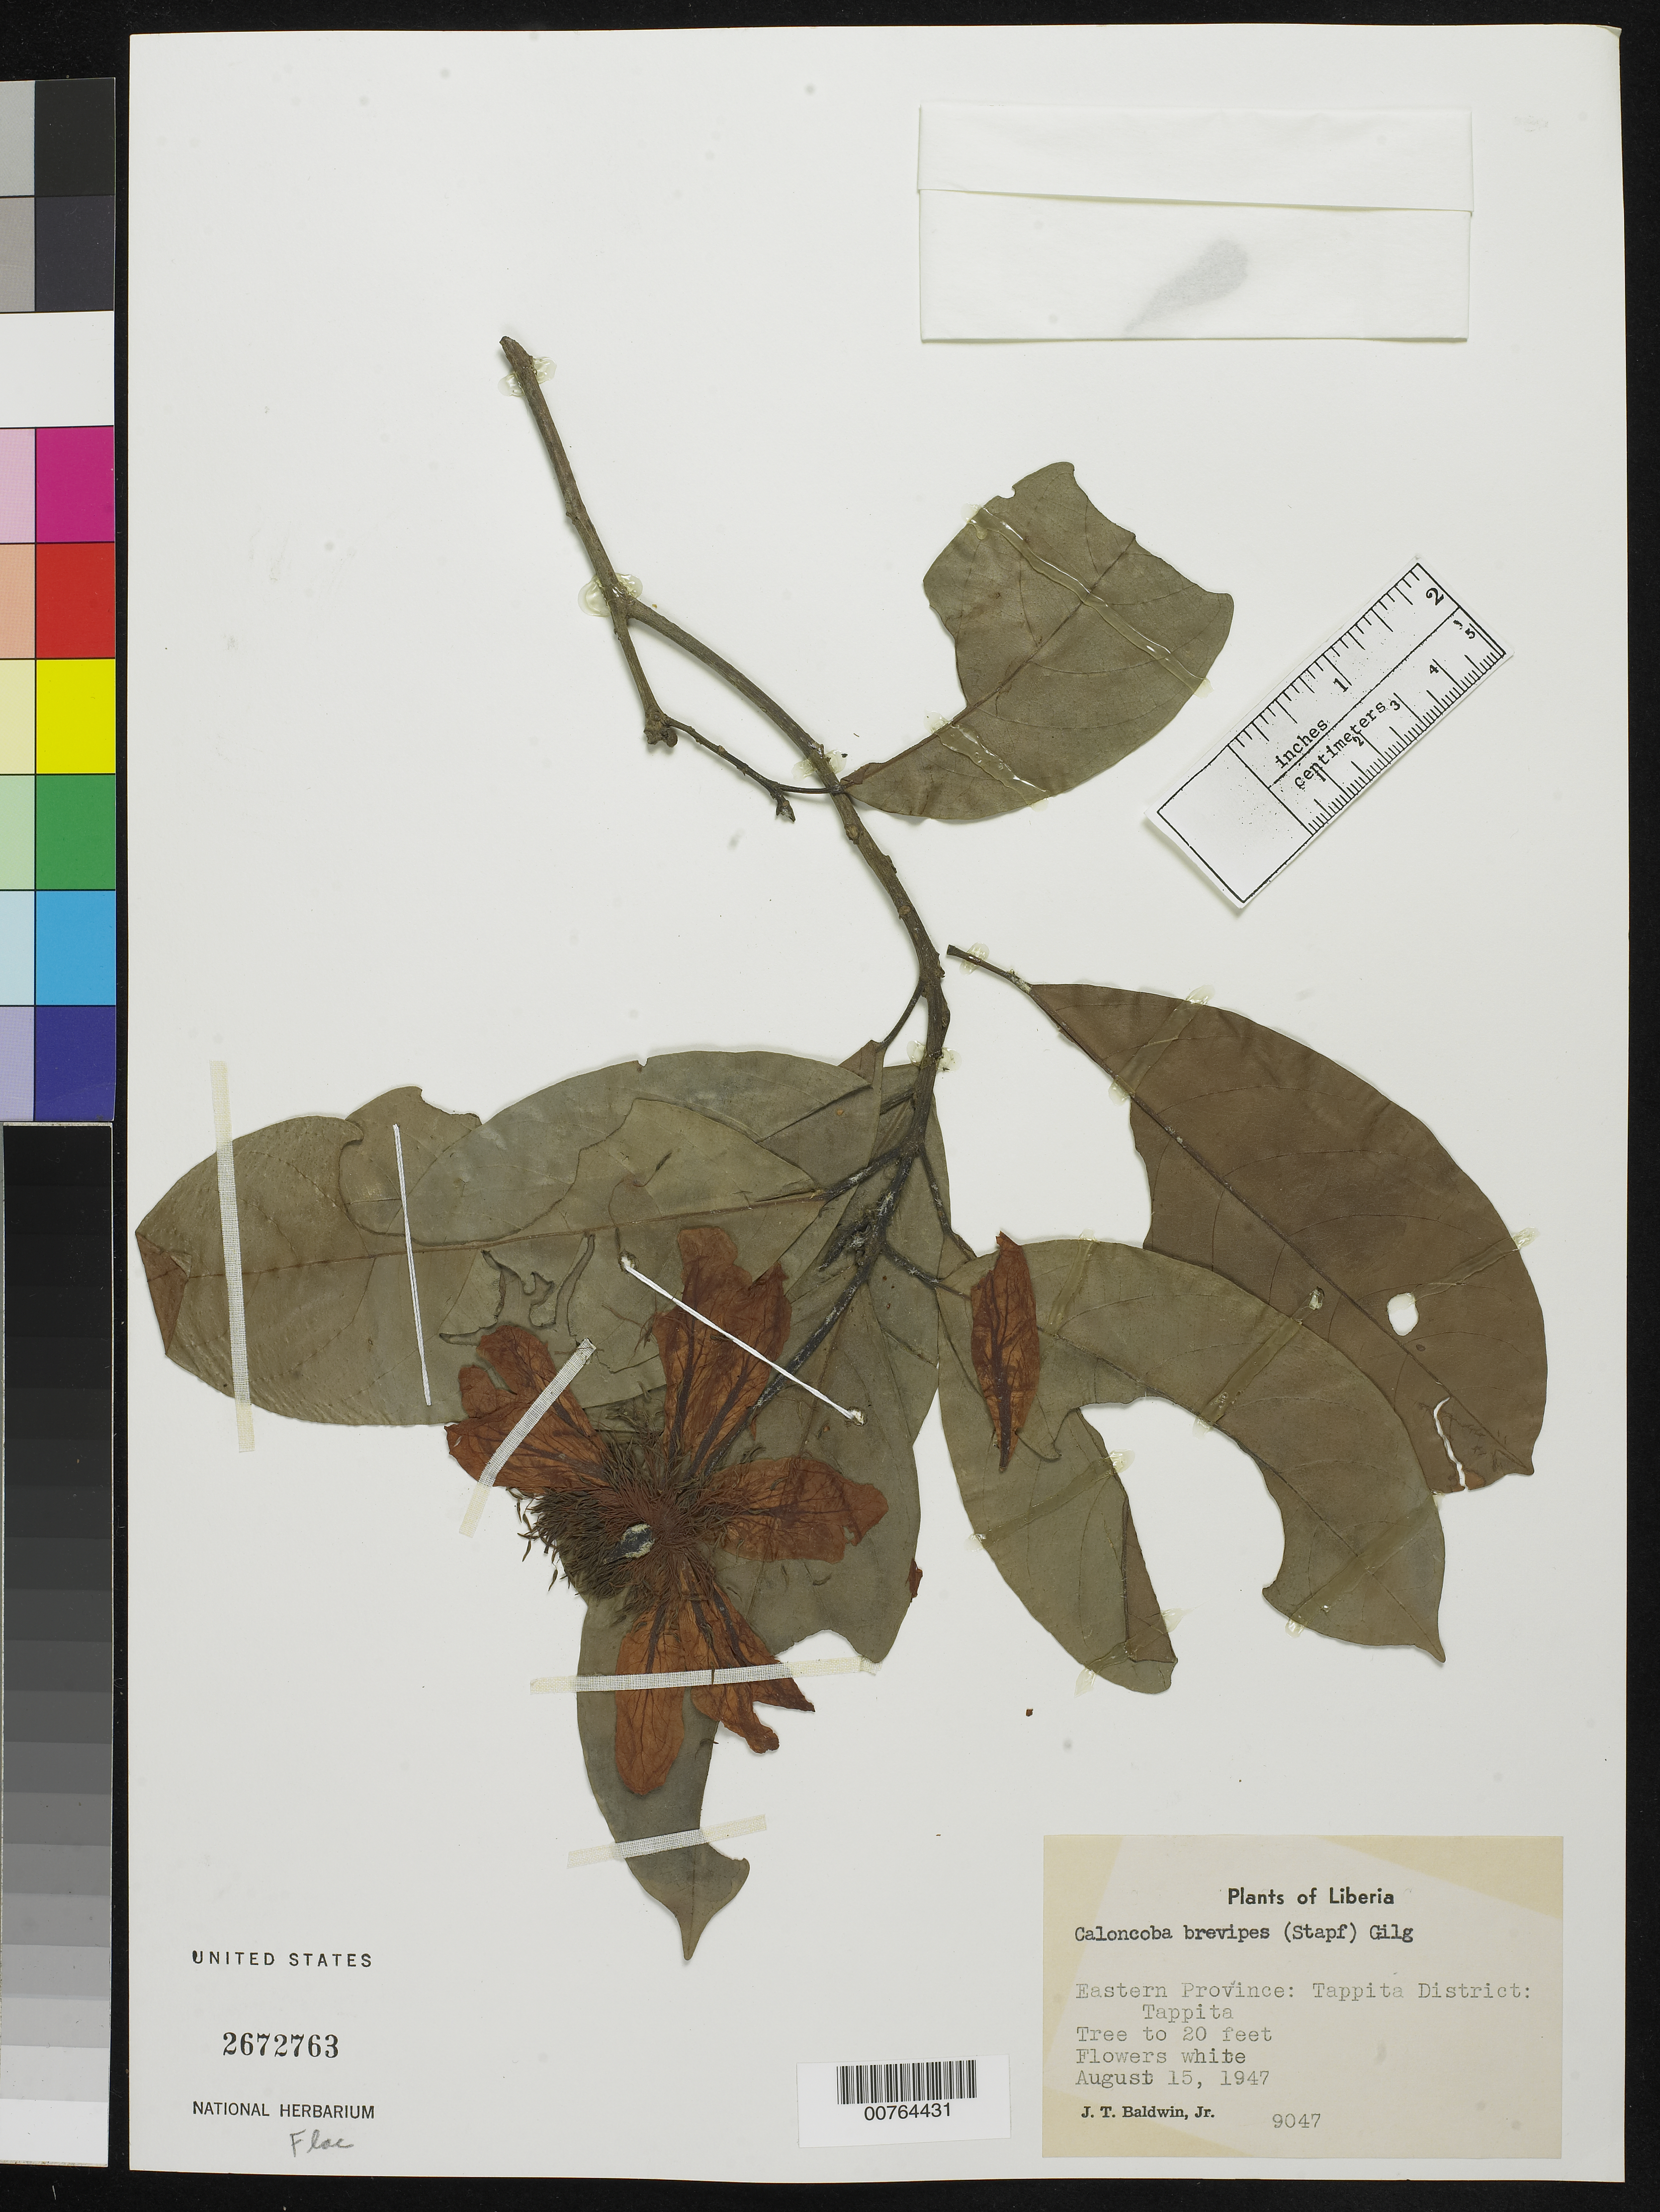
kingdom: Plantae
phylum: Tracheophyta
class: Magnoliopsida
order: Malpighiales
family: Achariaceae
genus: Caloncoba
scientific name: Caloncoba brevipes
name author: (Stapf) Gilg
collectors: J. T. Baldwin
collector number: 9047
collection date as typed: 15 Aug 1947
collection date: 1947-08-15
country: Liberia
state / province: Nimba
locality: Eastern Province: Tappita District: Tappita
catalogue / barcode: US 2672763